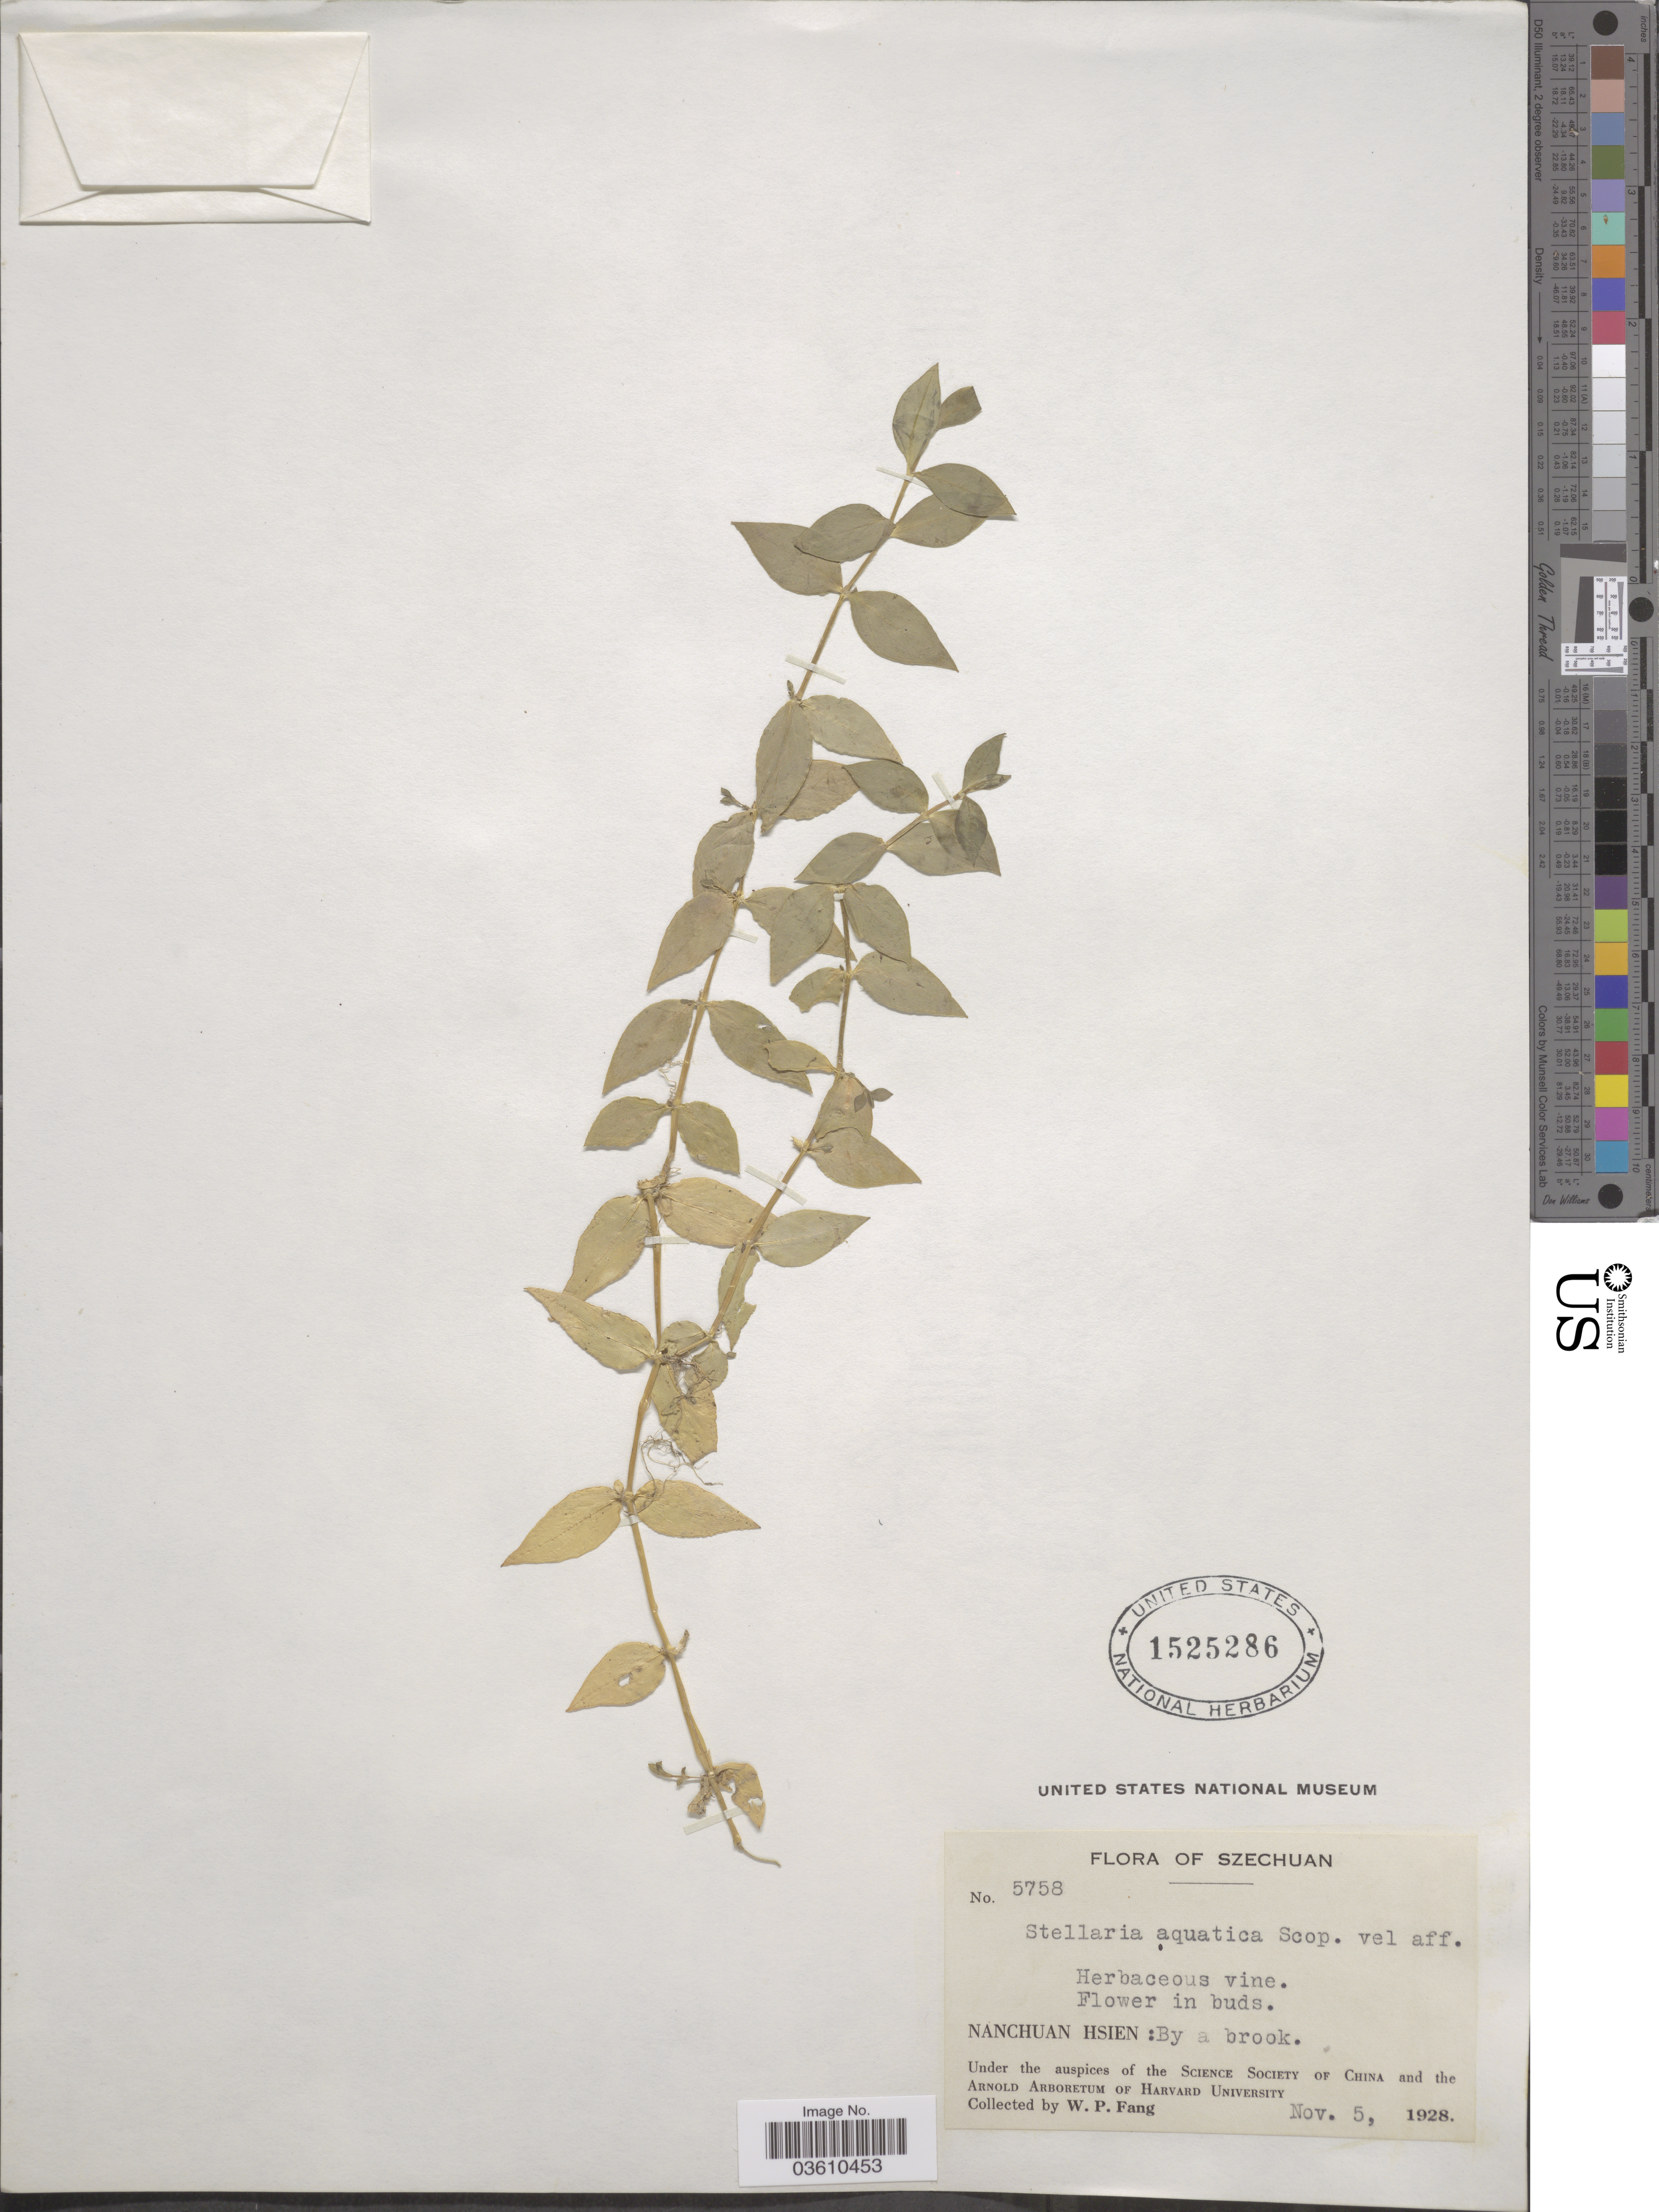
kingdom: Plantae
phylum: Tracheophyta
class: Magnoliopsida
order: Caryophyllales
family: Caryophyllaceae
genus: Stellaria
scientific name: Stellaria aquatica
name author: L.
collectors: W. P. Fang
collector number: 5758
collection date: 1928-11-05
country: China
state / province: Sichuan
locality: Szechuan. Nanchuan Hsien: By a brook.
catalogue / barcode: US 1525286